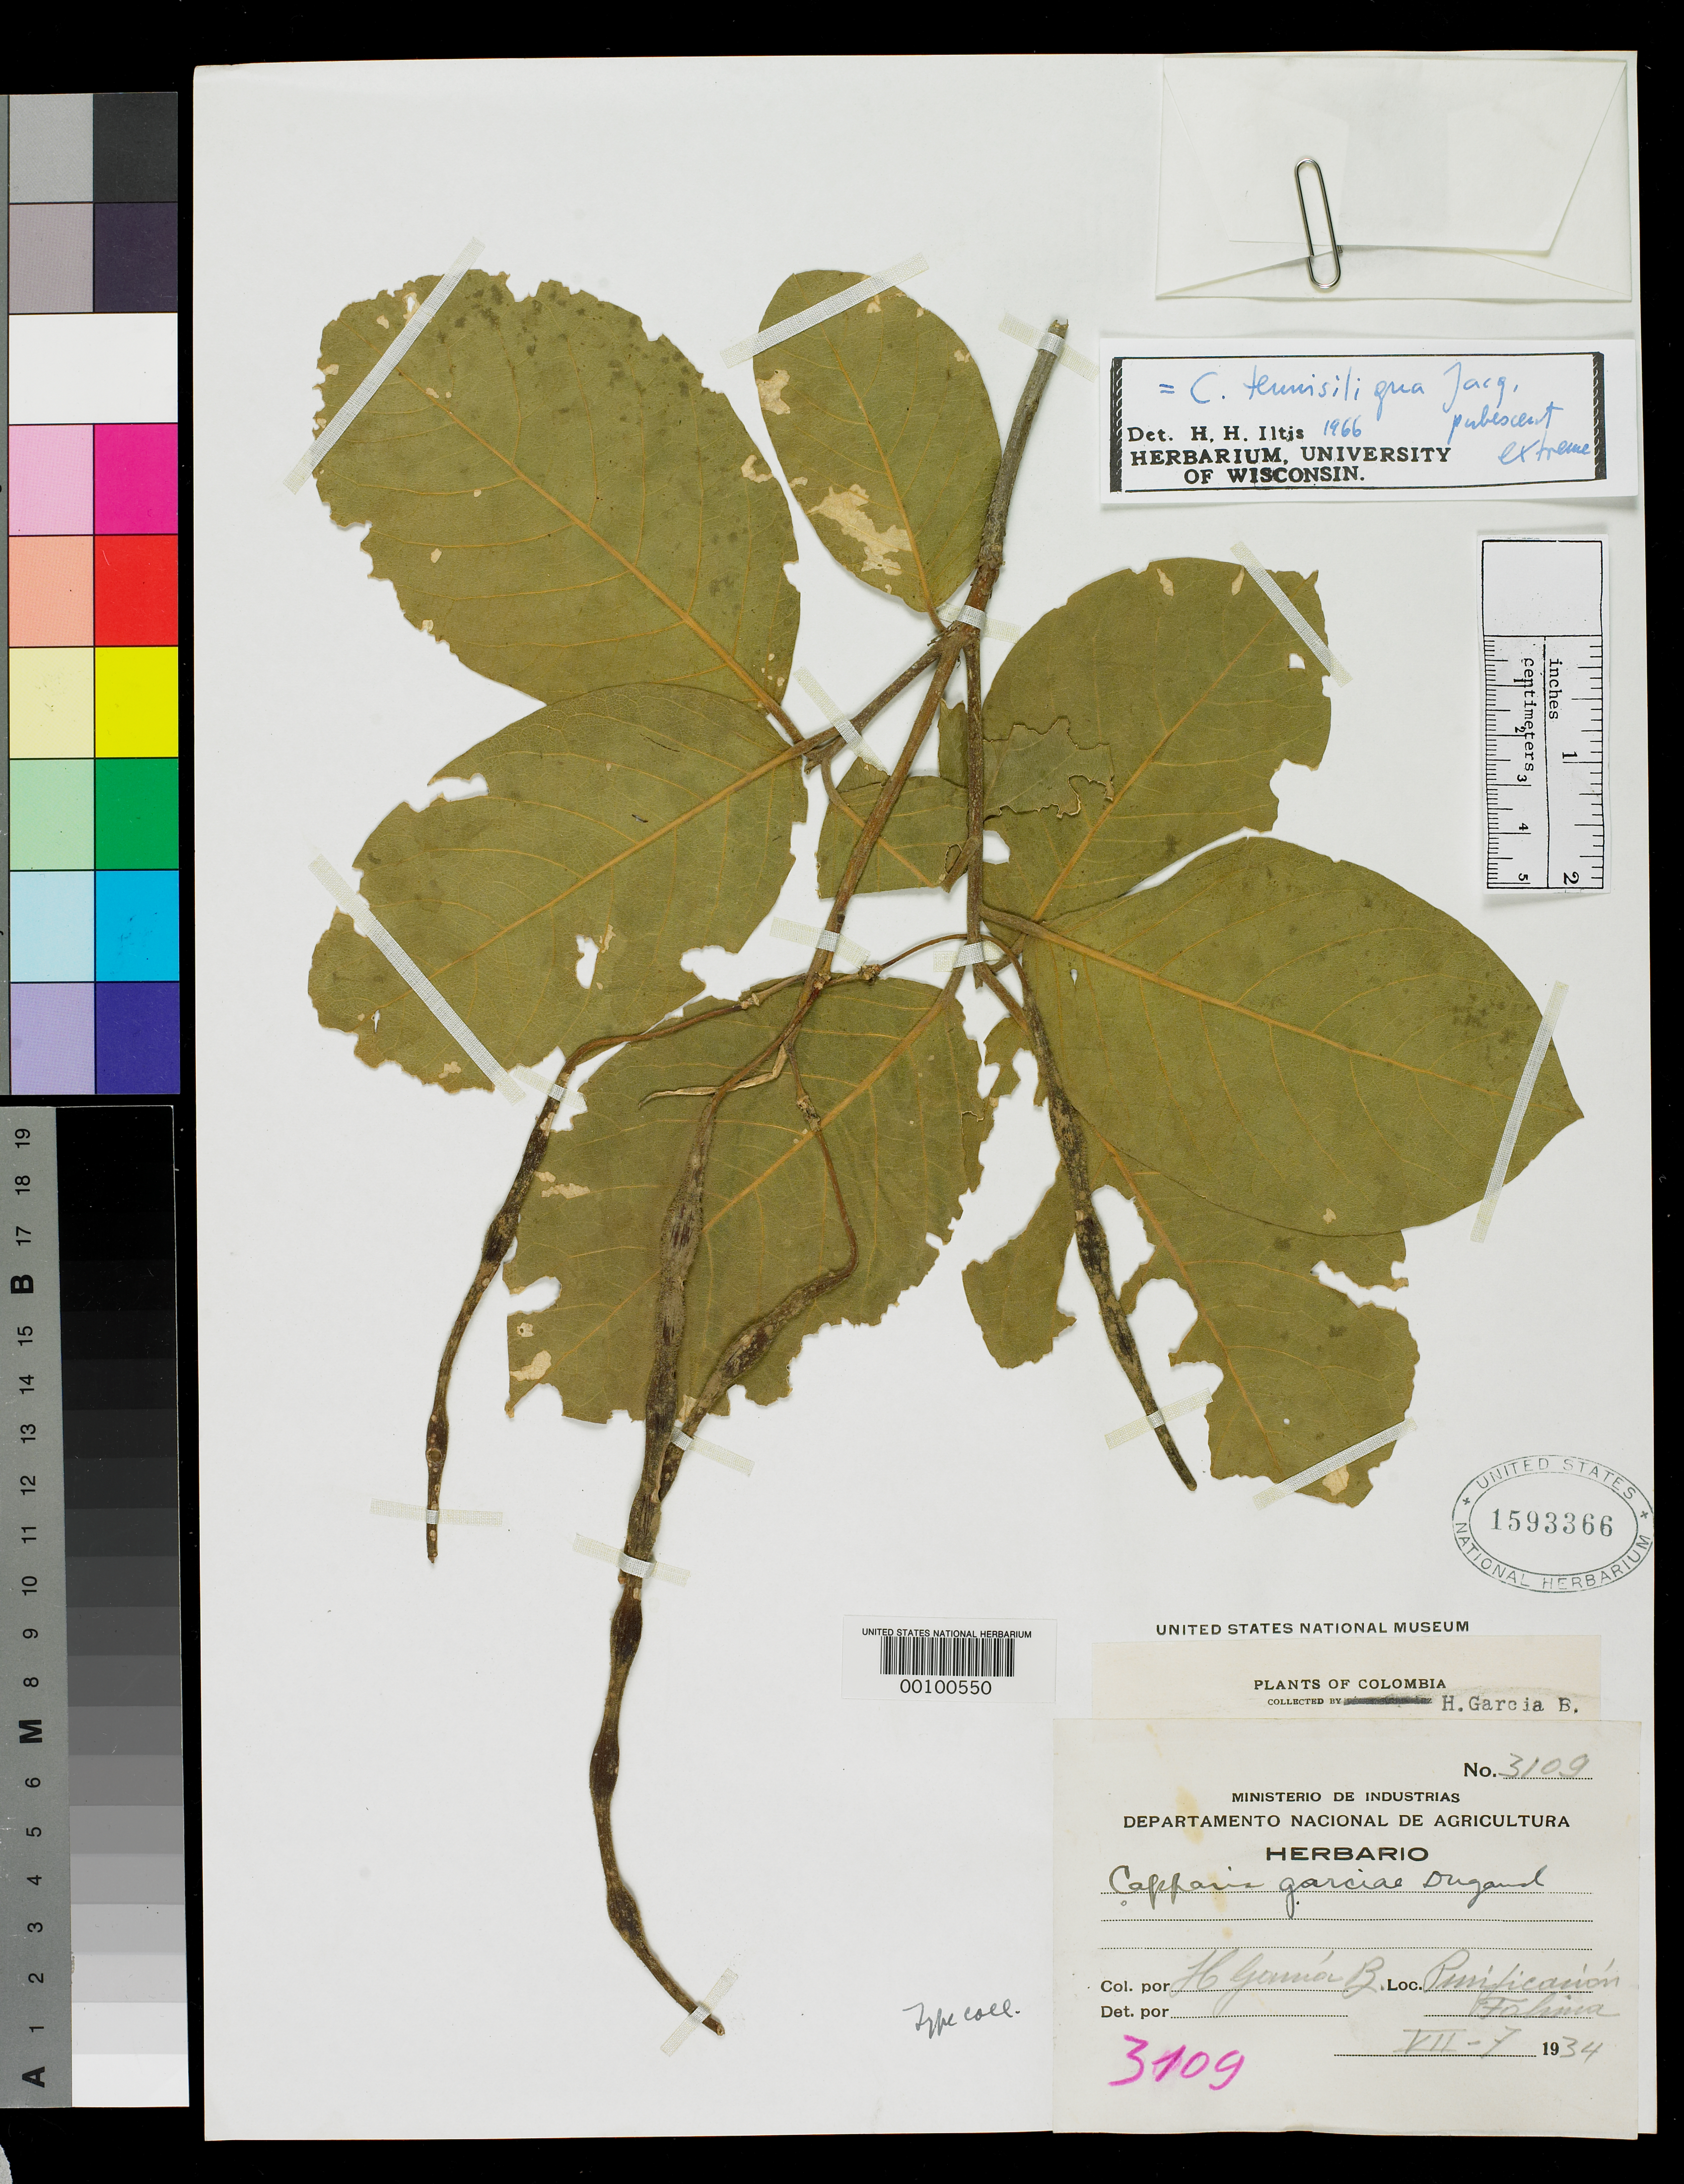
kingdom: Plantae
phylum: Tracheophyta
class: Magnoliopsida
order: Brassicales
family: Capparaceae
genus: Capparis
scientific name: Capparis garciae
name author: Dugand G.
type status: Isotype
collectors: H. García Barriga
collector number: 3109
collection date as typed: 16 Jul 1934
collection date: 1934-07-16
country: Colombia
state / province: Cundinamarca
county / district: Tocaima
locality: Hacienda Chucunda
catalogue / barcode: US 1593366